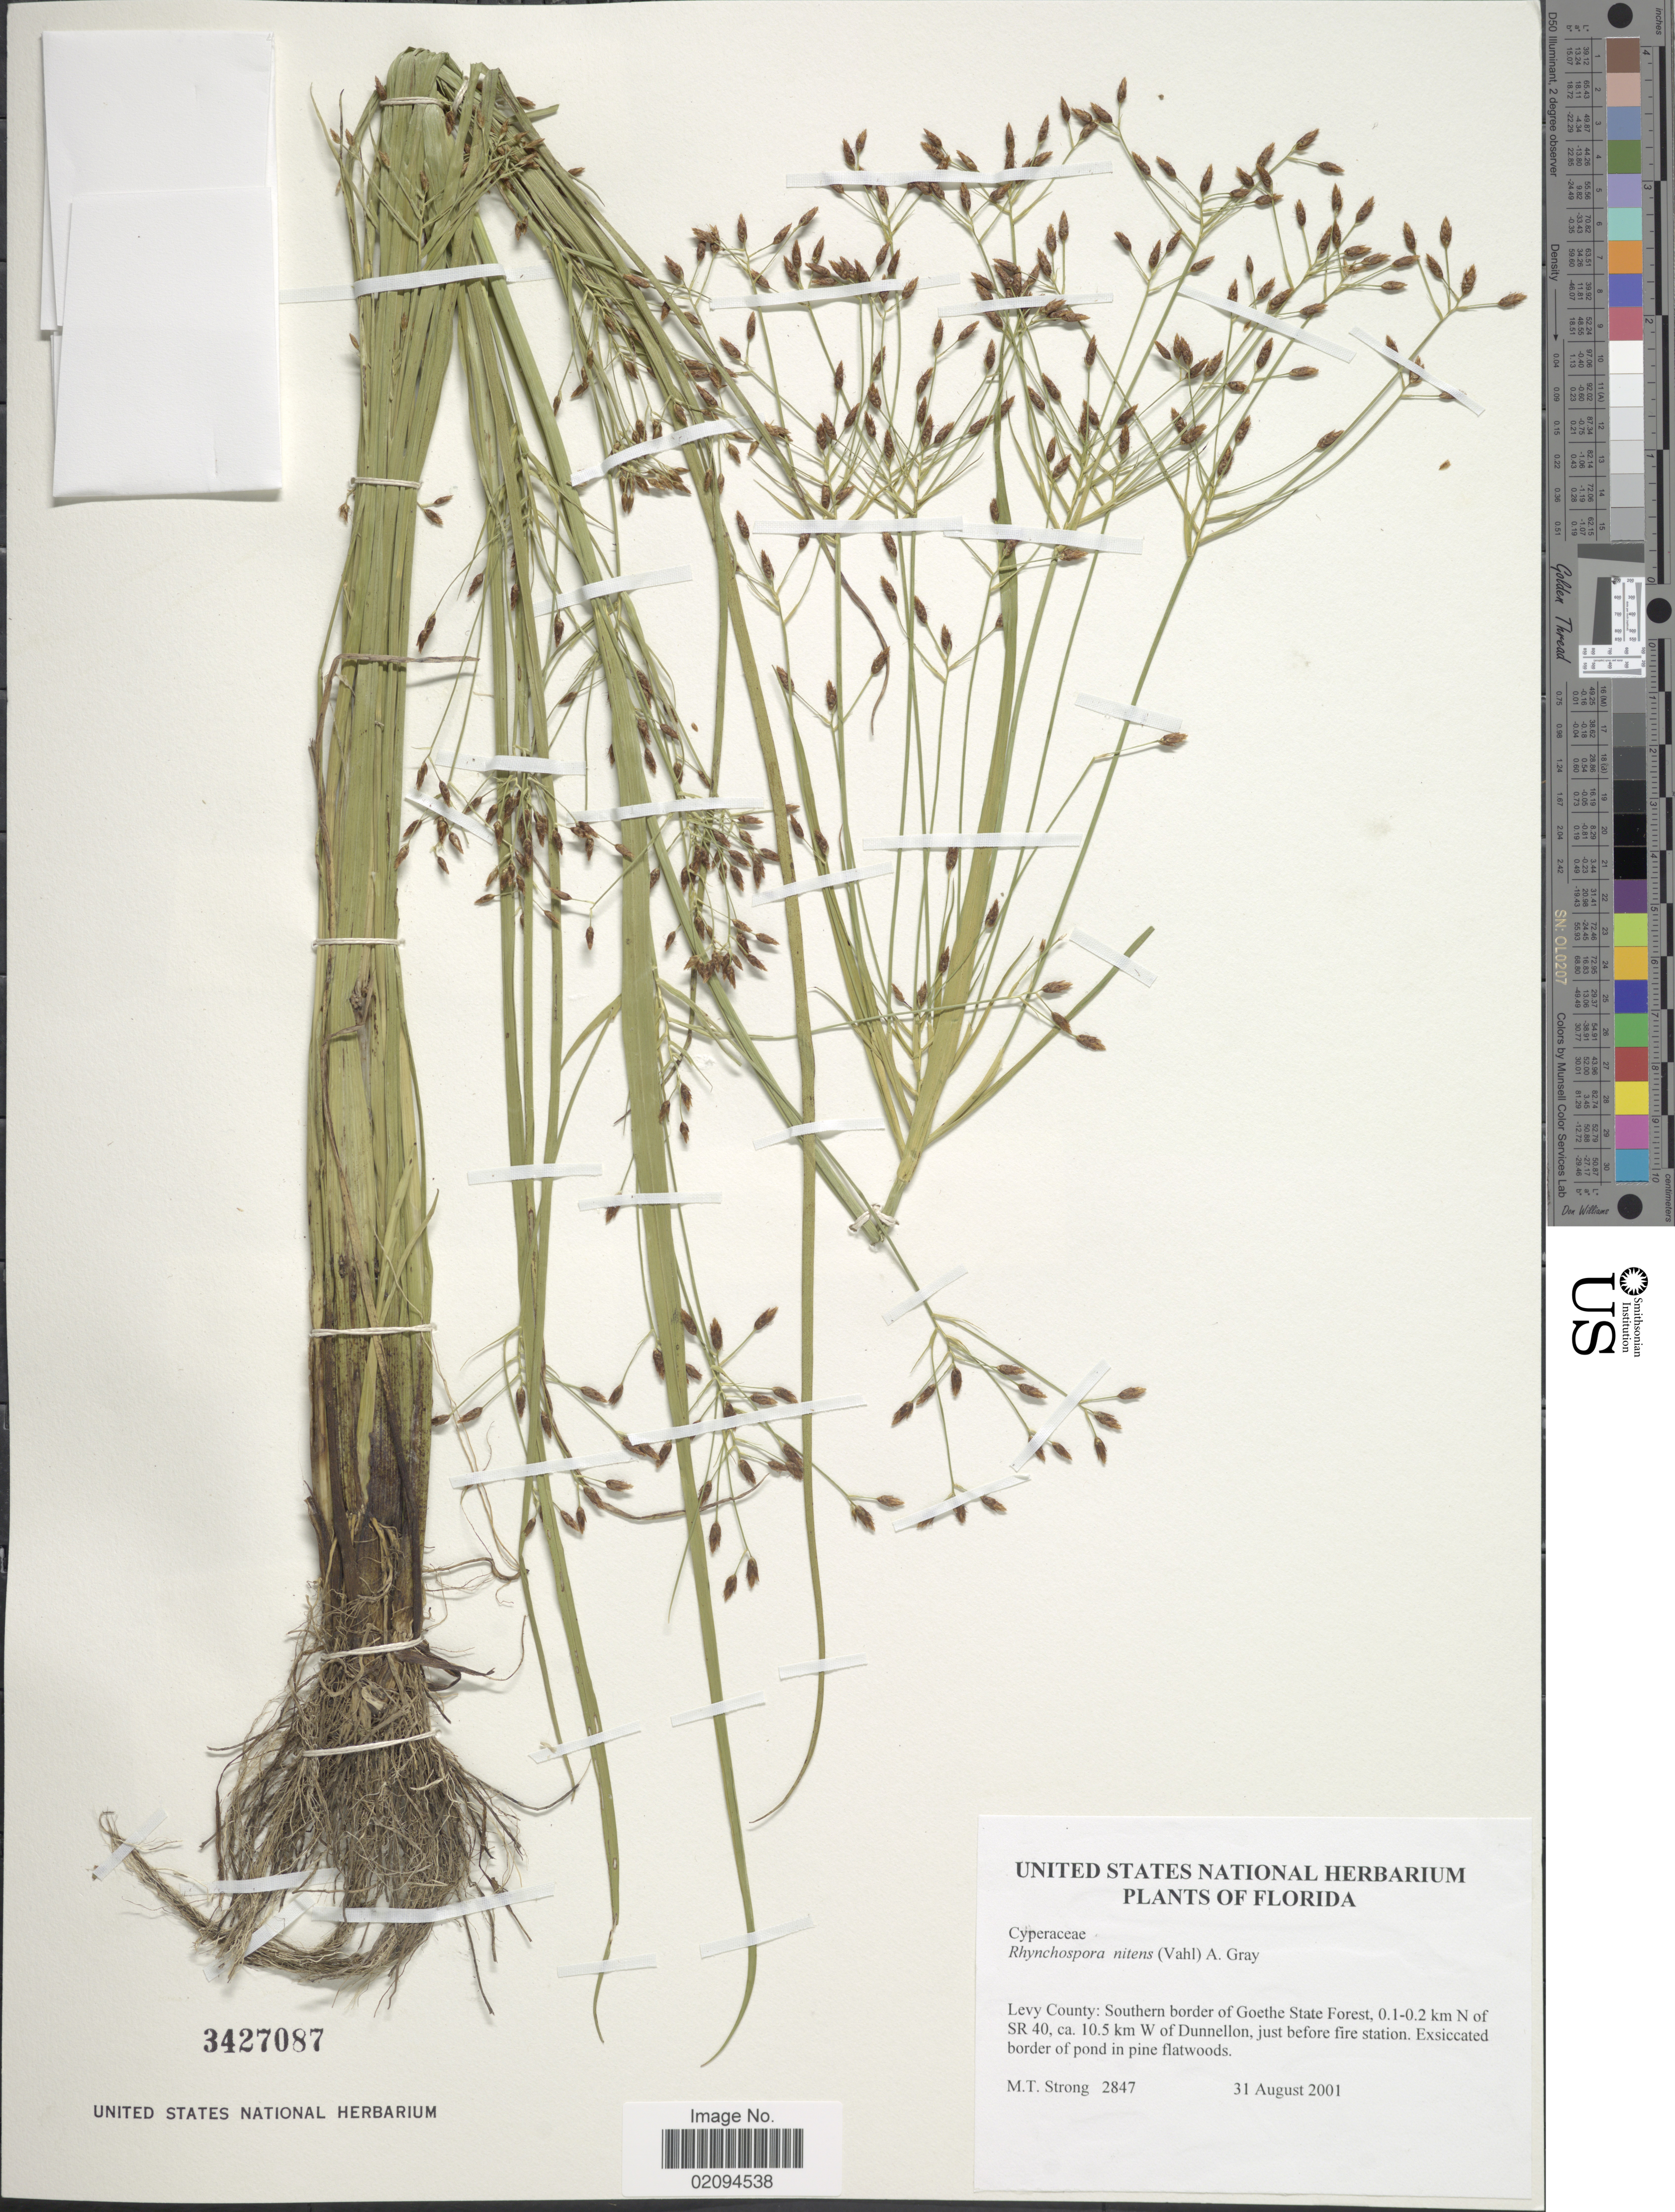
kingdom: Plantae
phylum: Tracheophyta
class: Liliopsida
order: Poales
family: Cyperaceae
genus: Rhynchospora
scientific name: Rhynchospora nitens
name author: (Vahl) A. Gray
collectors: M. T. Strong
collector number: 2847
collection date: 2001-08-31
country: United States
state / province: Florida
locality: Levy County: Southern border of Goethe State Forest, 0.1-0.2 km N of SR 40, ca. 10.5 km W of Dunnellon, just before fire station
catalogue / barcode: US 3427087